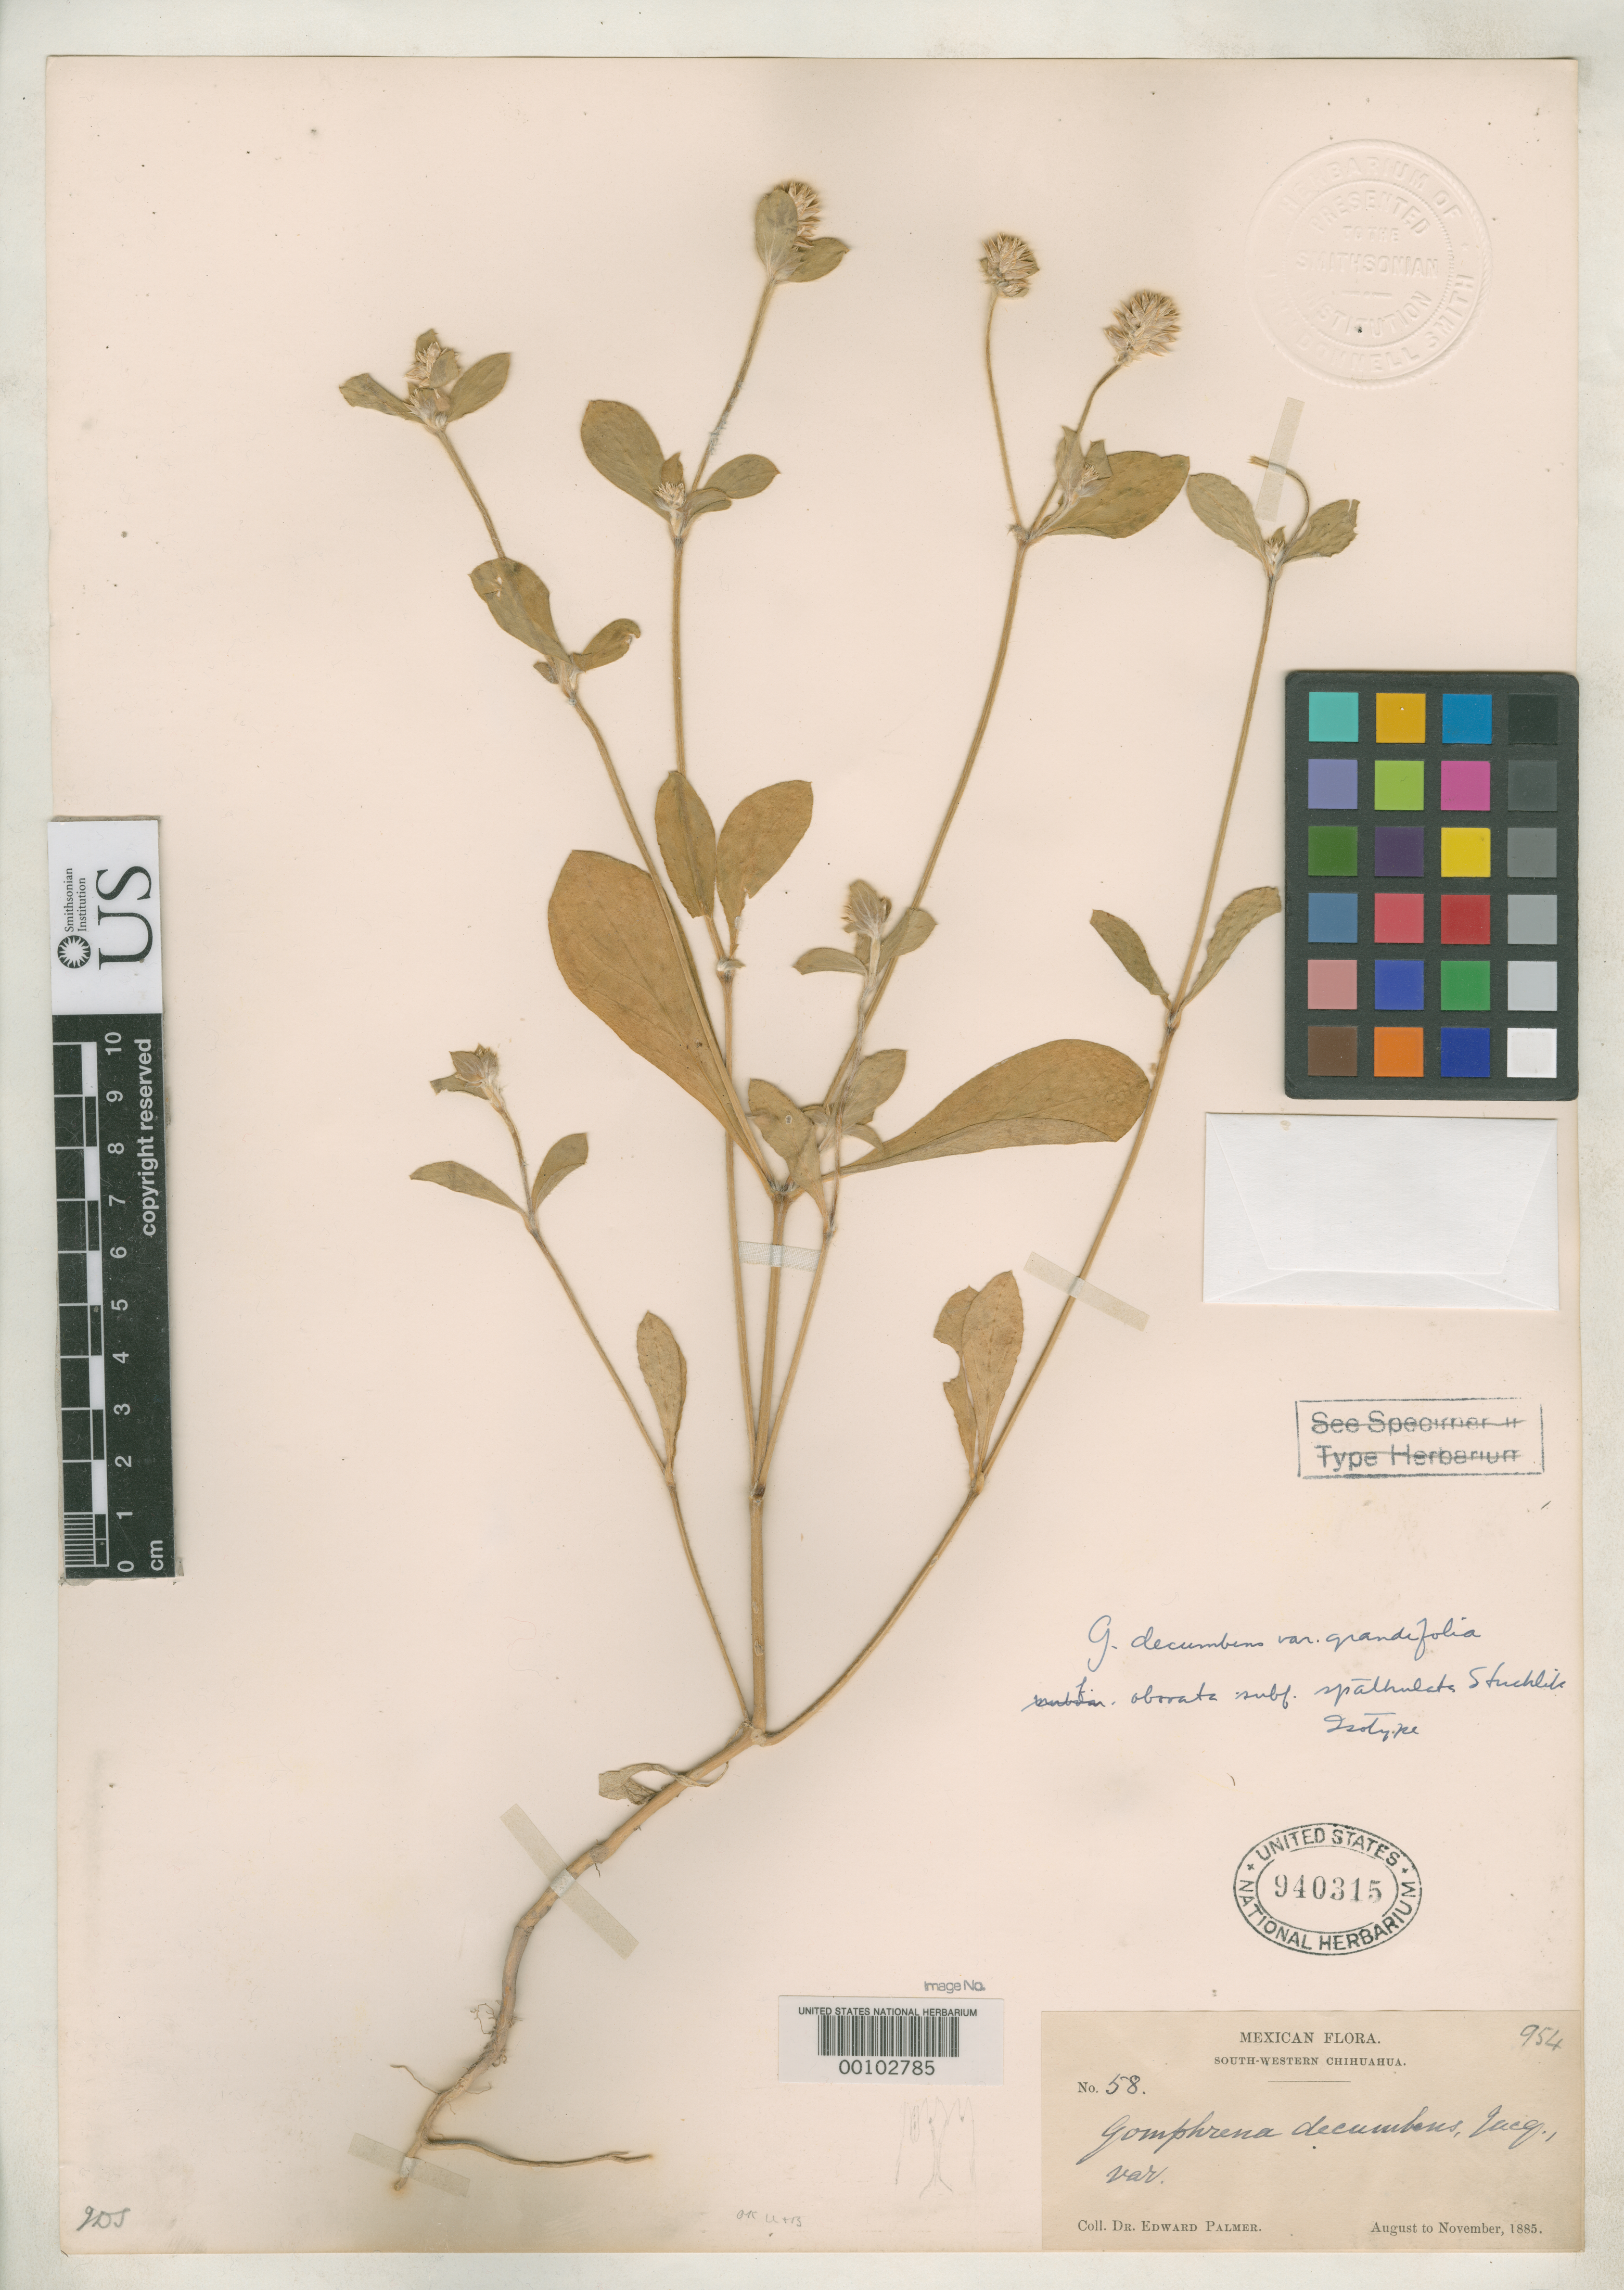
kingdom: Plantae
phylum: Tracheophyta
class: Magnoliopsida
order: Caryophyllales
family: Amaranthaceae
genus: Gomphrena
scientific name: Gomphrena decumbens subf. spathulata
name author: Stuchlík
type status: Isosyntype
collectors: E. Palmer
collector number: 58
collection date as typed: Aug 1885 to -- Nov 1885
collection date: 1885-08/1885-11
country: Mexico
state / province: Chihuahua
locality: Southwestern Chihuahua.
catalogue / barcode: US 940315